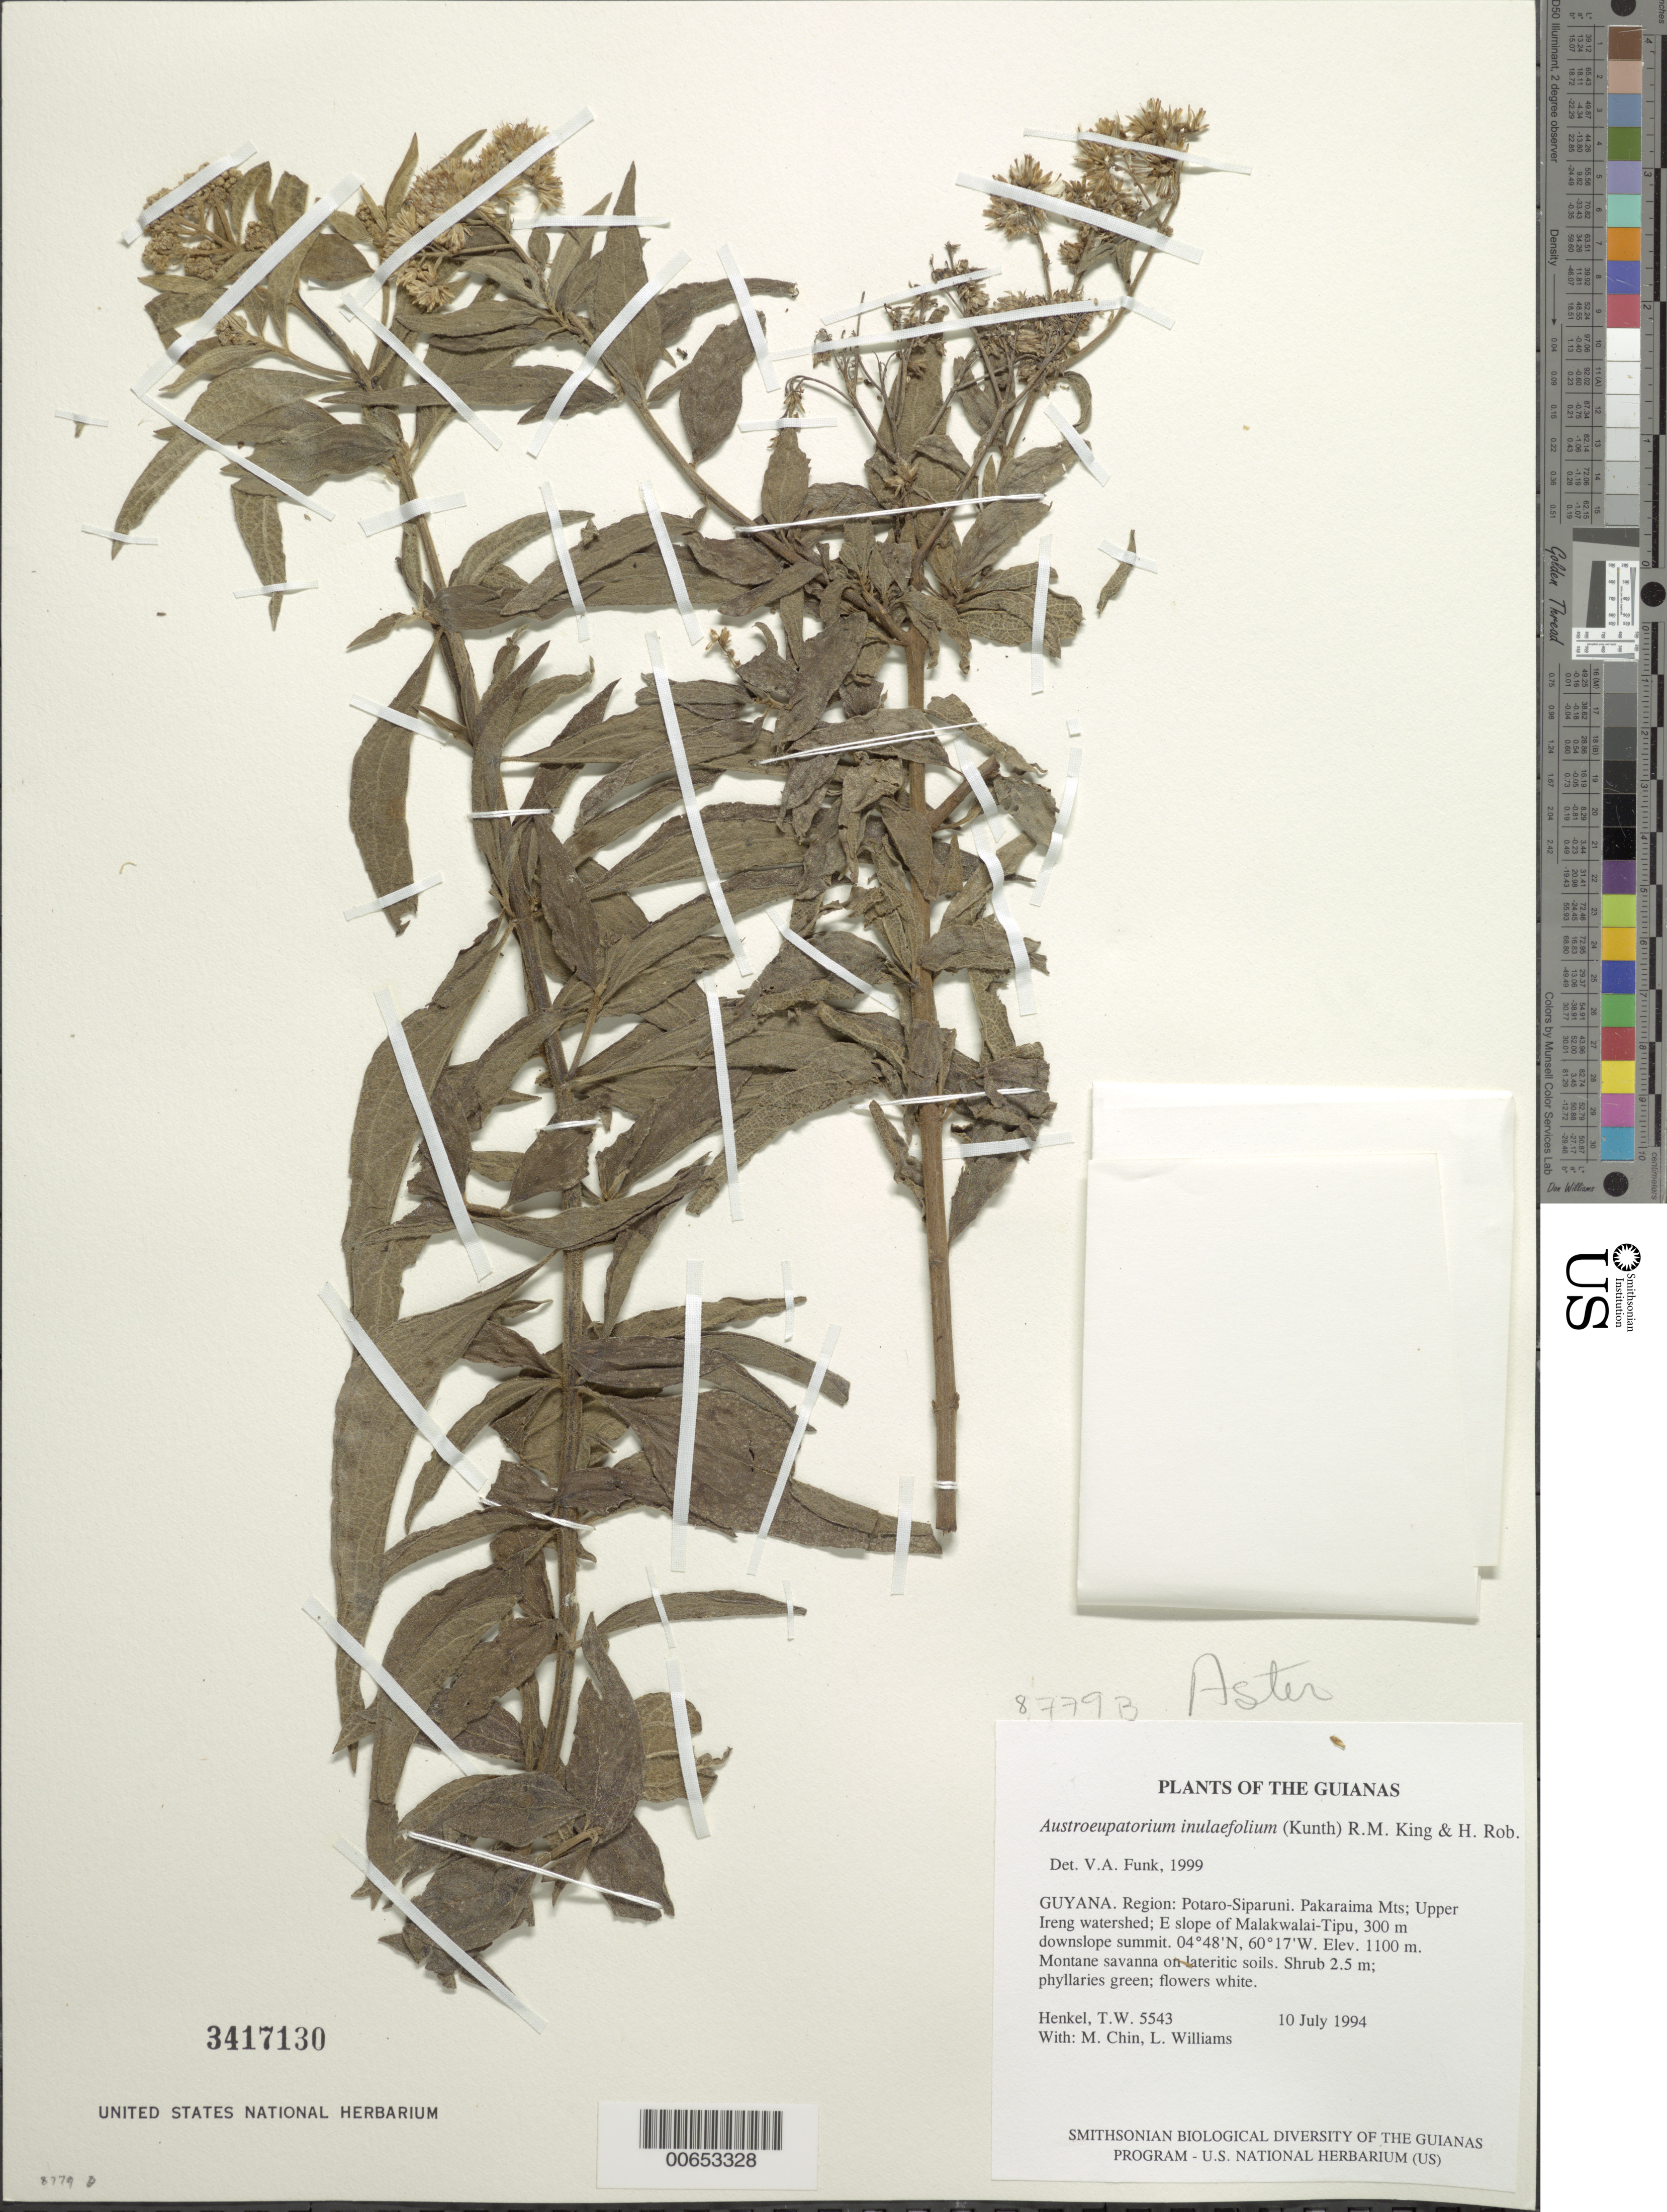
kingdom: Plantae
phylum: Tracheophyta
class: Magnoliopsida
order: Asterales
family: Asteraceae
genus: Austroeupatorium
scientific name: Austroeupatorium inulaefolium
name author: (Kunth) R.M. King & H. Rob.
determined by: Funk, Vicki A., (BOT), Smithsonian Institution - National Museum of Natural History (UNITED STATES)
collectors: T. Henkel, M. Chin & L. Williams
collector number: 5543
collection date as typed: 10 July 1994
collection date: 1994-07-10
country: Guyana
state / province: Potaro-Siparuni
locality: Pakaraima Mts; Upper Ireng watershed; E slope of Malakwalai-Tipu, 300 m downslope summit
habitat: Montane savanna on lateritic soils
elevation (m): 1100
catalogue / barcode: US 3417130